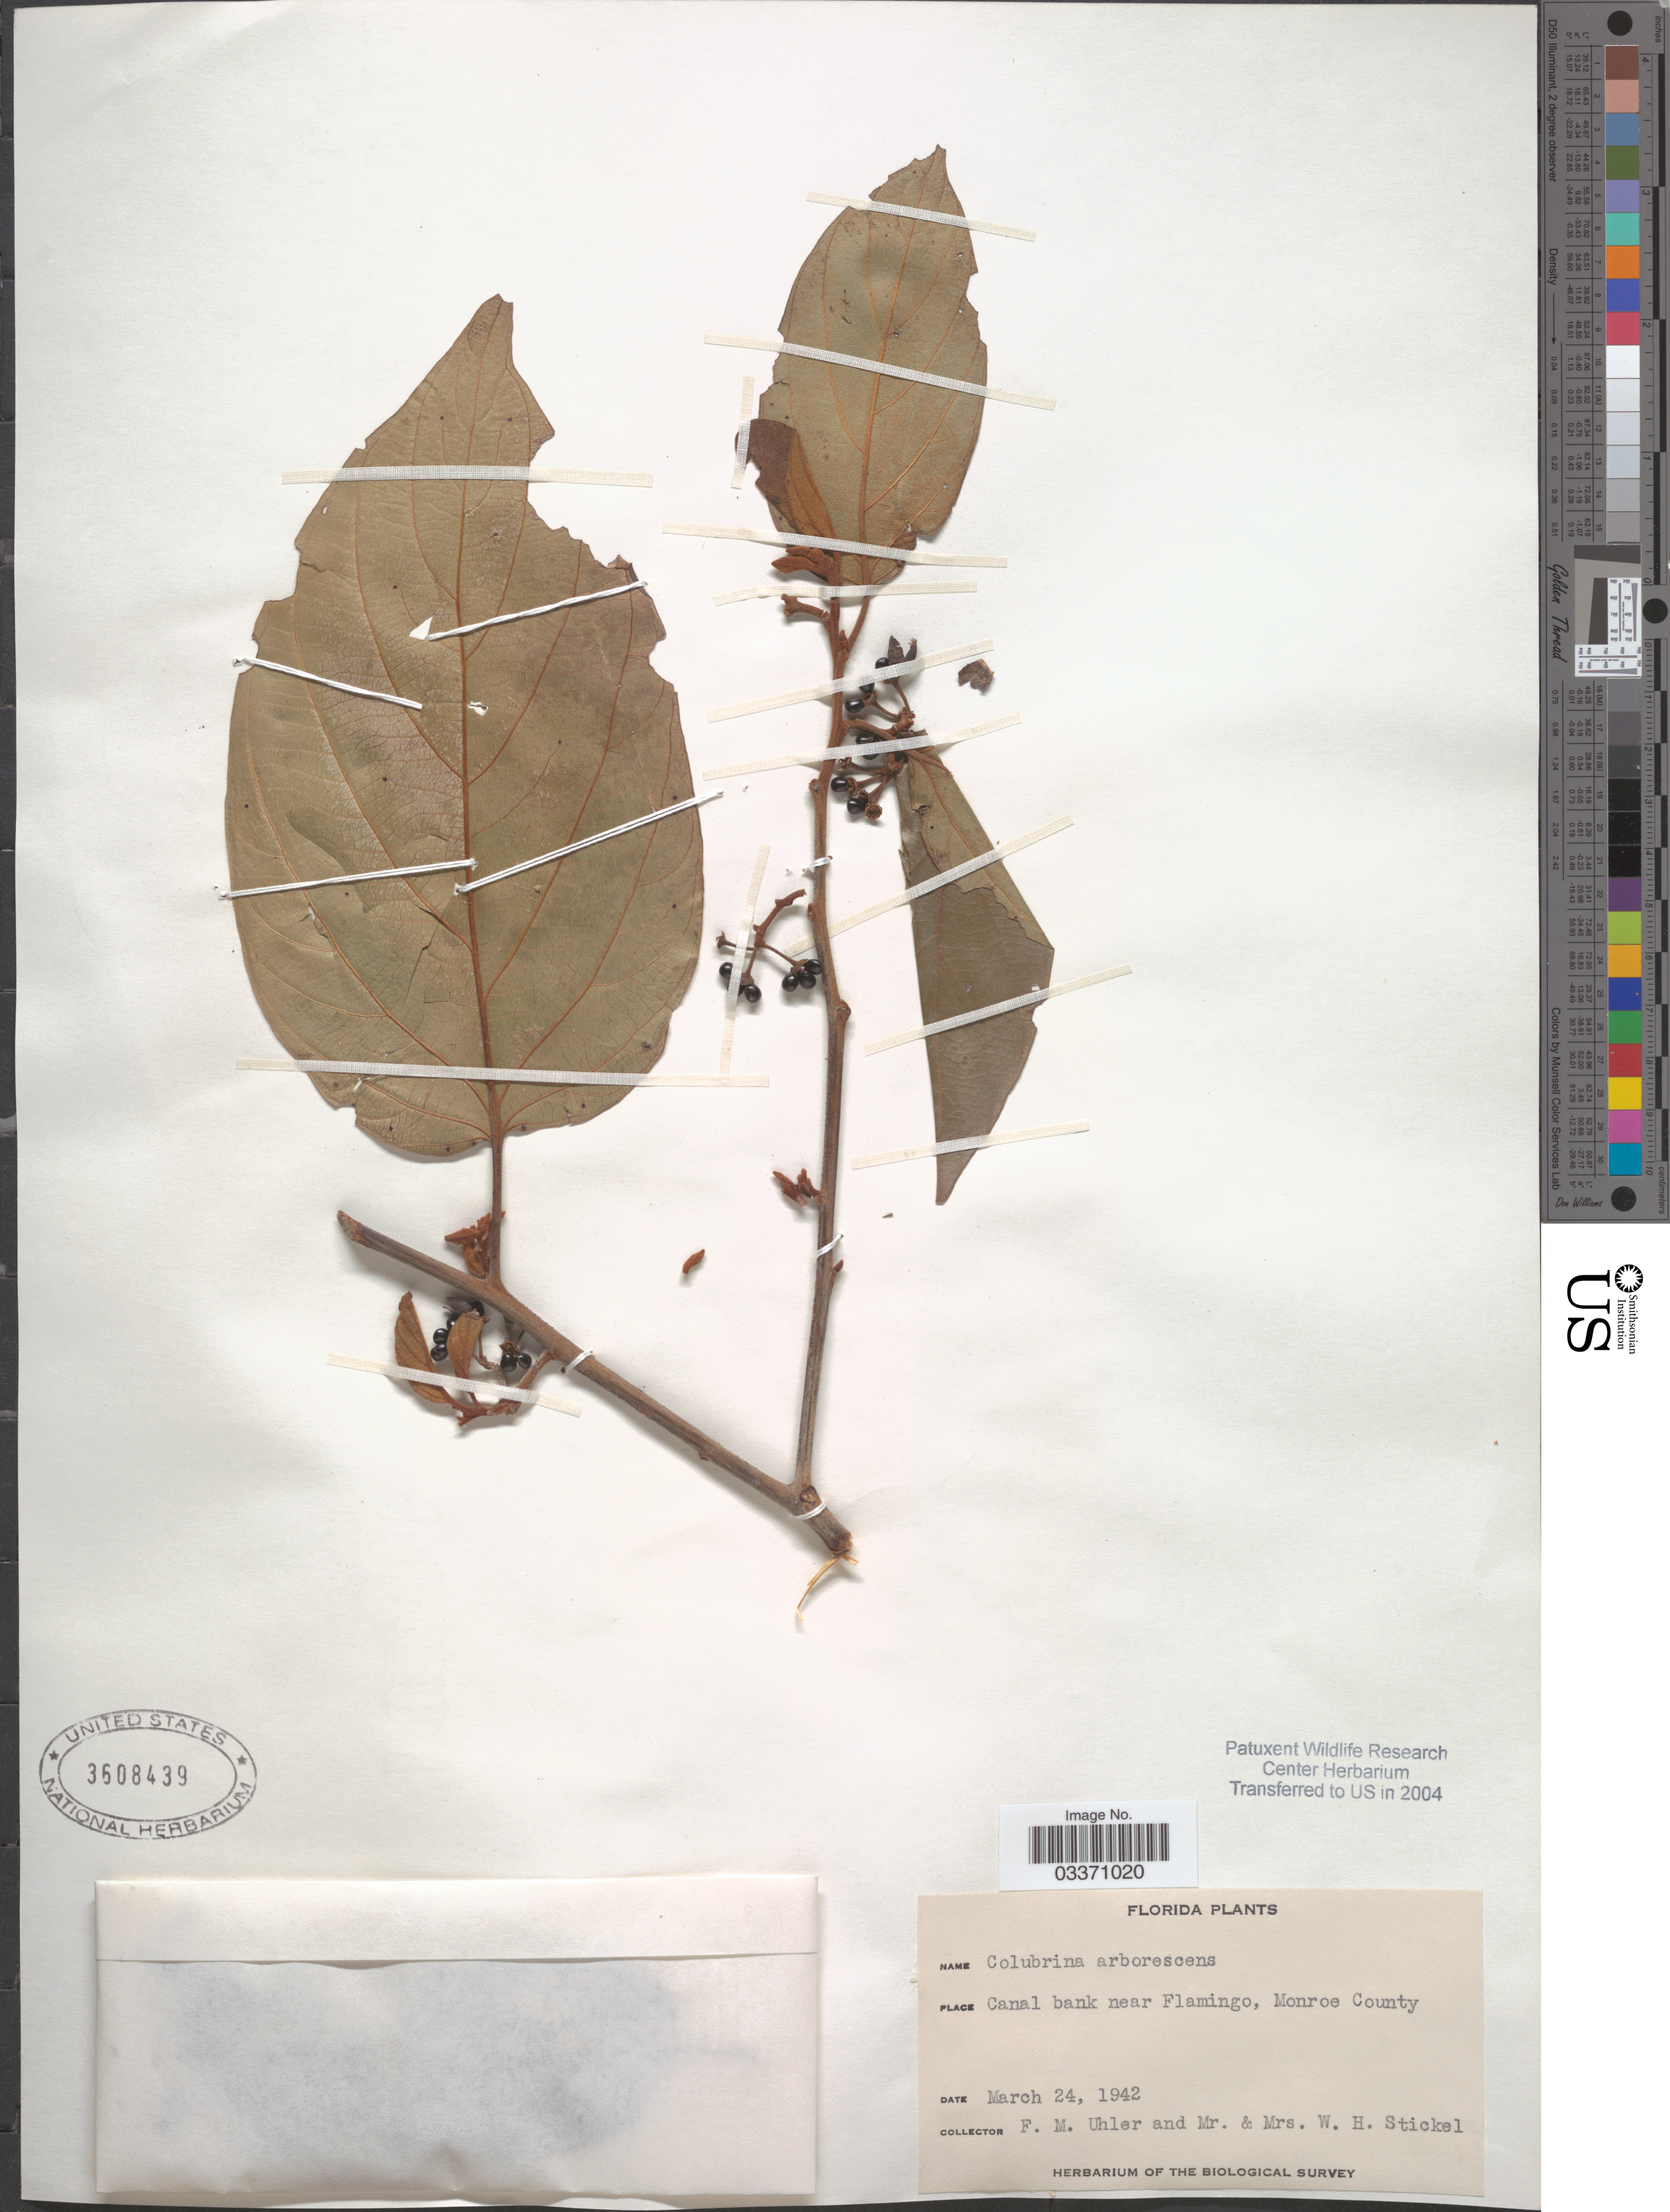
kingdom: Plantae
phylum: Tracheophyta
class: Magnoliopsida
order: Rosales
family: Rhamnaceae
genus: Colubrina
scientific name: Colubrina arborescens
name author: (Mill.) Sarg.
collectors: F. M. Uhler, W. Stickel & W. Stickel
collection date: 1942-03-24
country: United States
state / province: Florida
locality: Canal bank near Flamingo, Monroe County.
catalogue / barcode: US 3608439